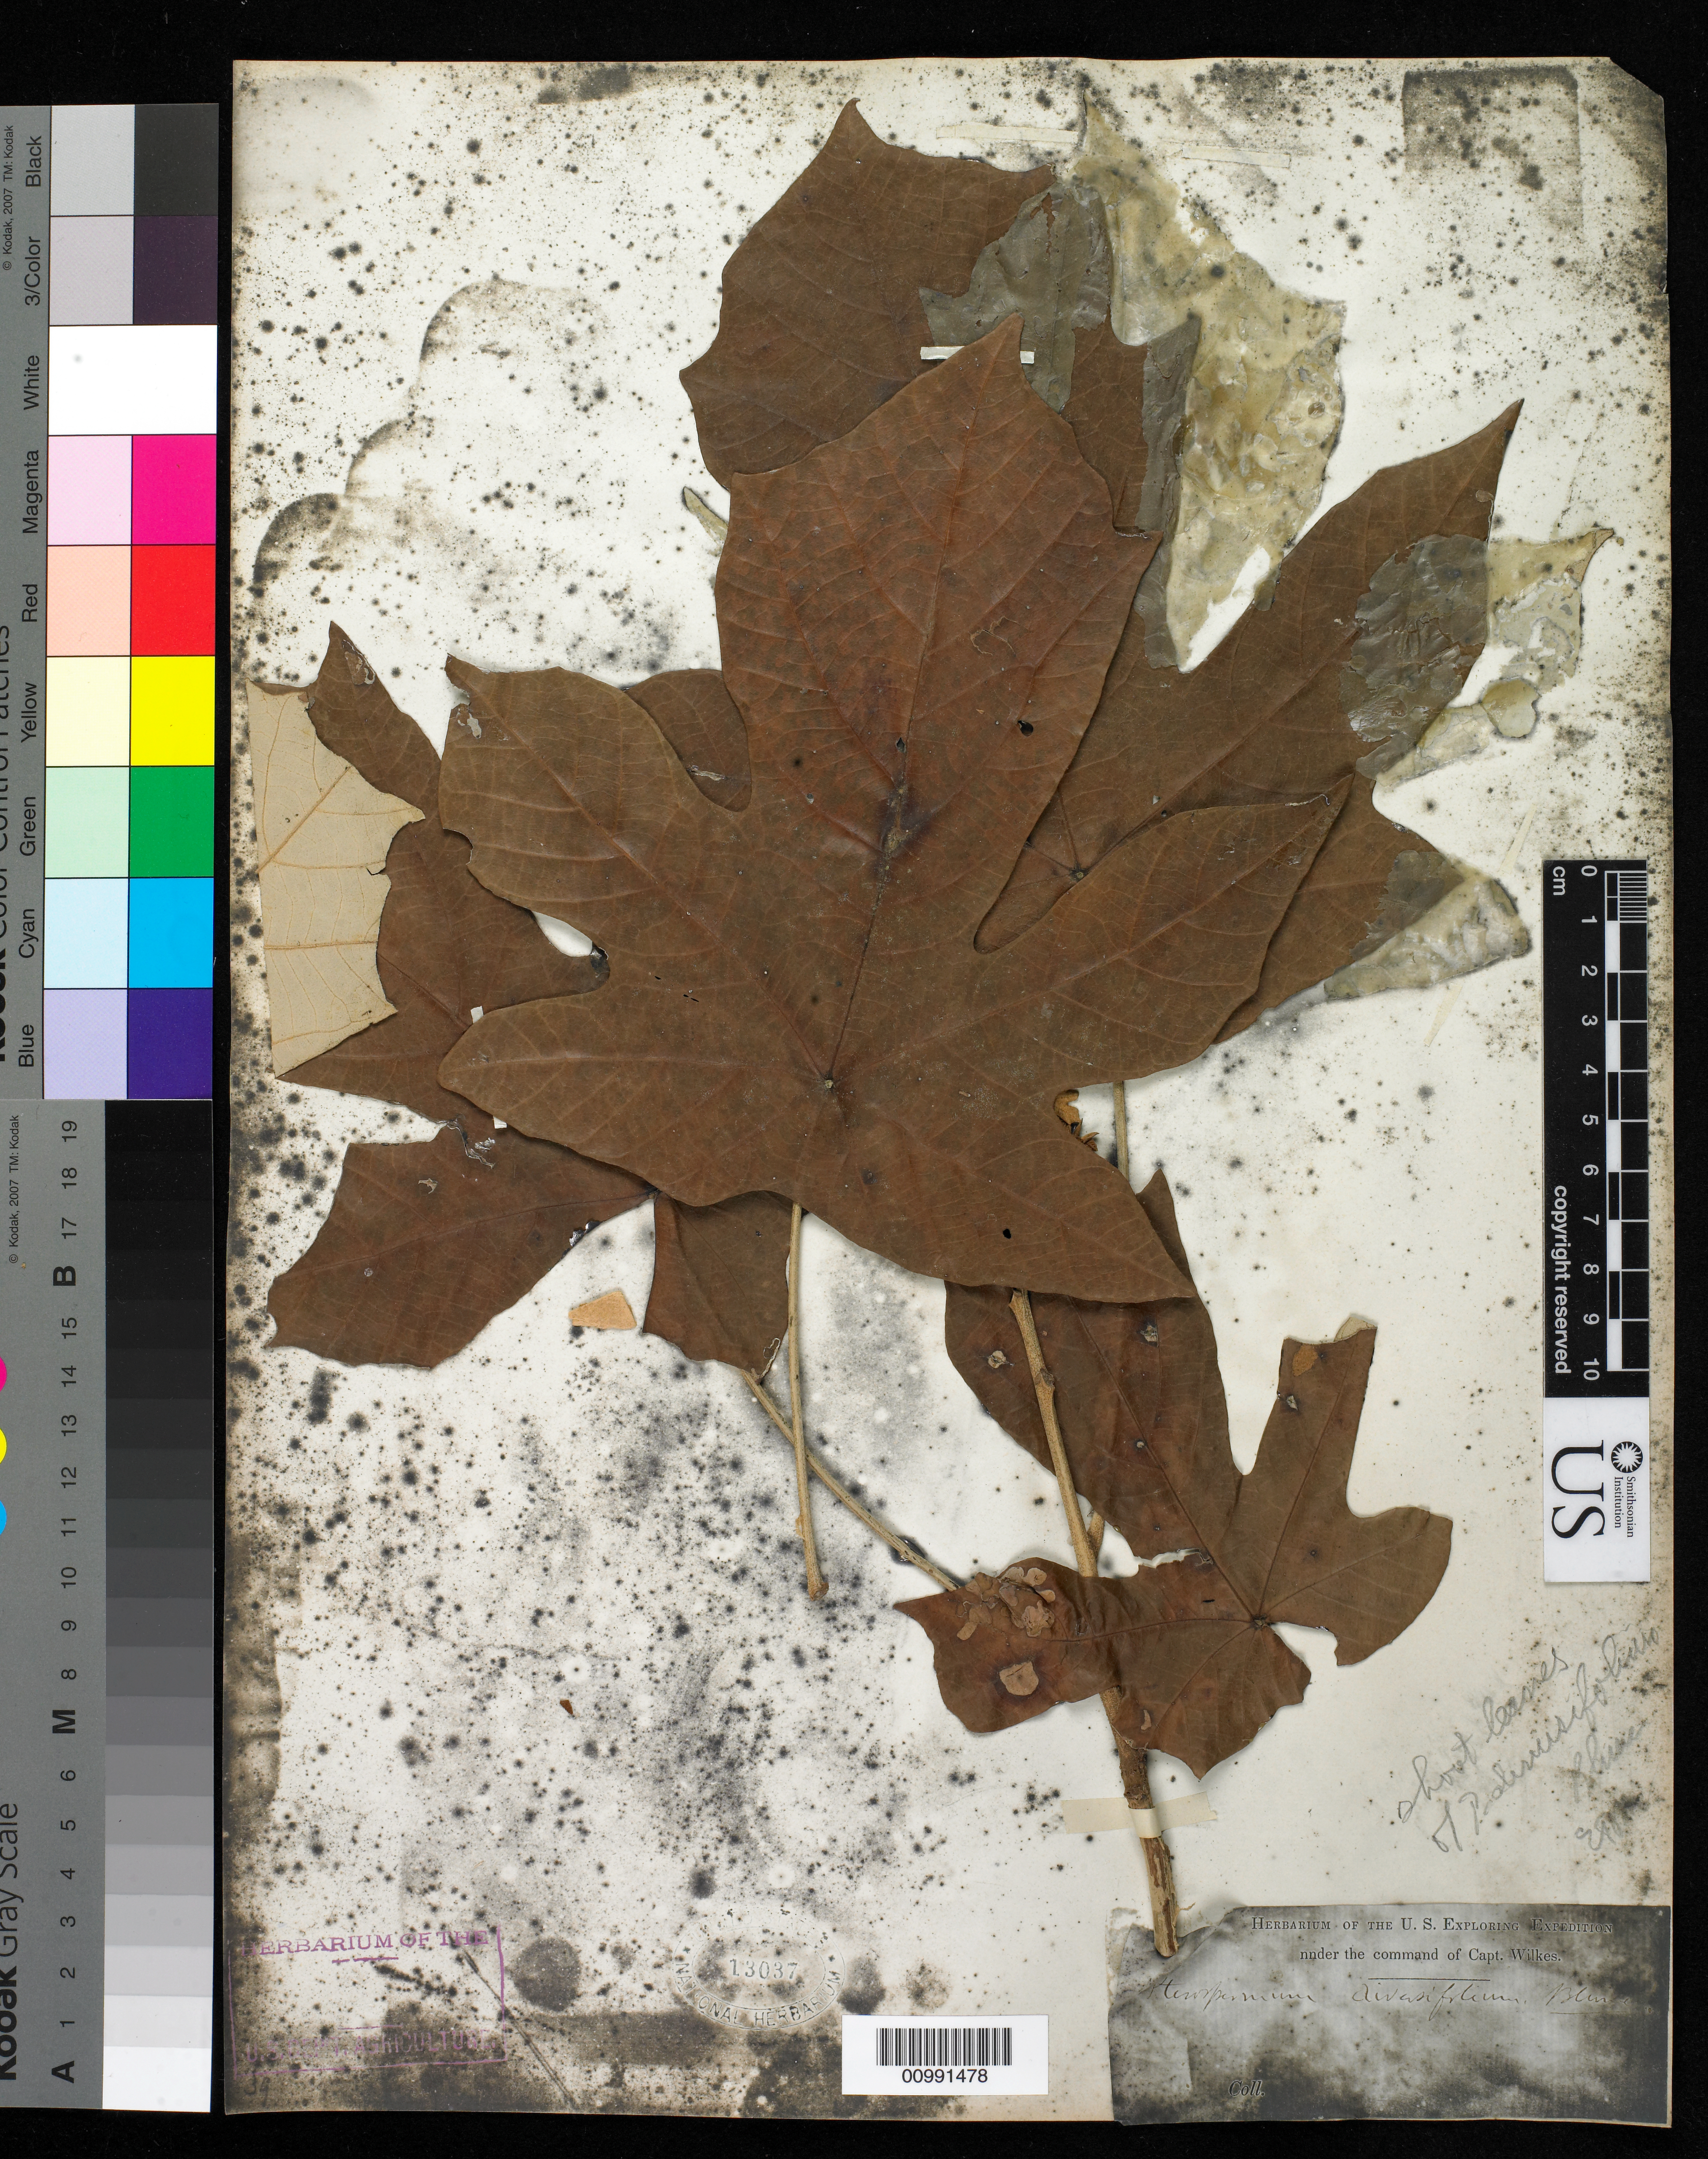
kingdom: Plantae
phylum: Tracheophyta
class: Magnoliopsida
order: Malvales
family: Malvaceae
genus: Pterospermum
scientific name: Pterospermum diversifolium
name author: Blume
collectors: Wilkes Explor. Exped.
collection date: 1838/1842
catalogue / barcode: US 13037